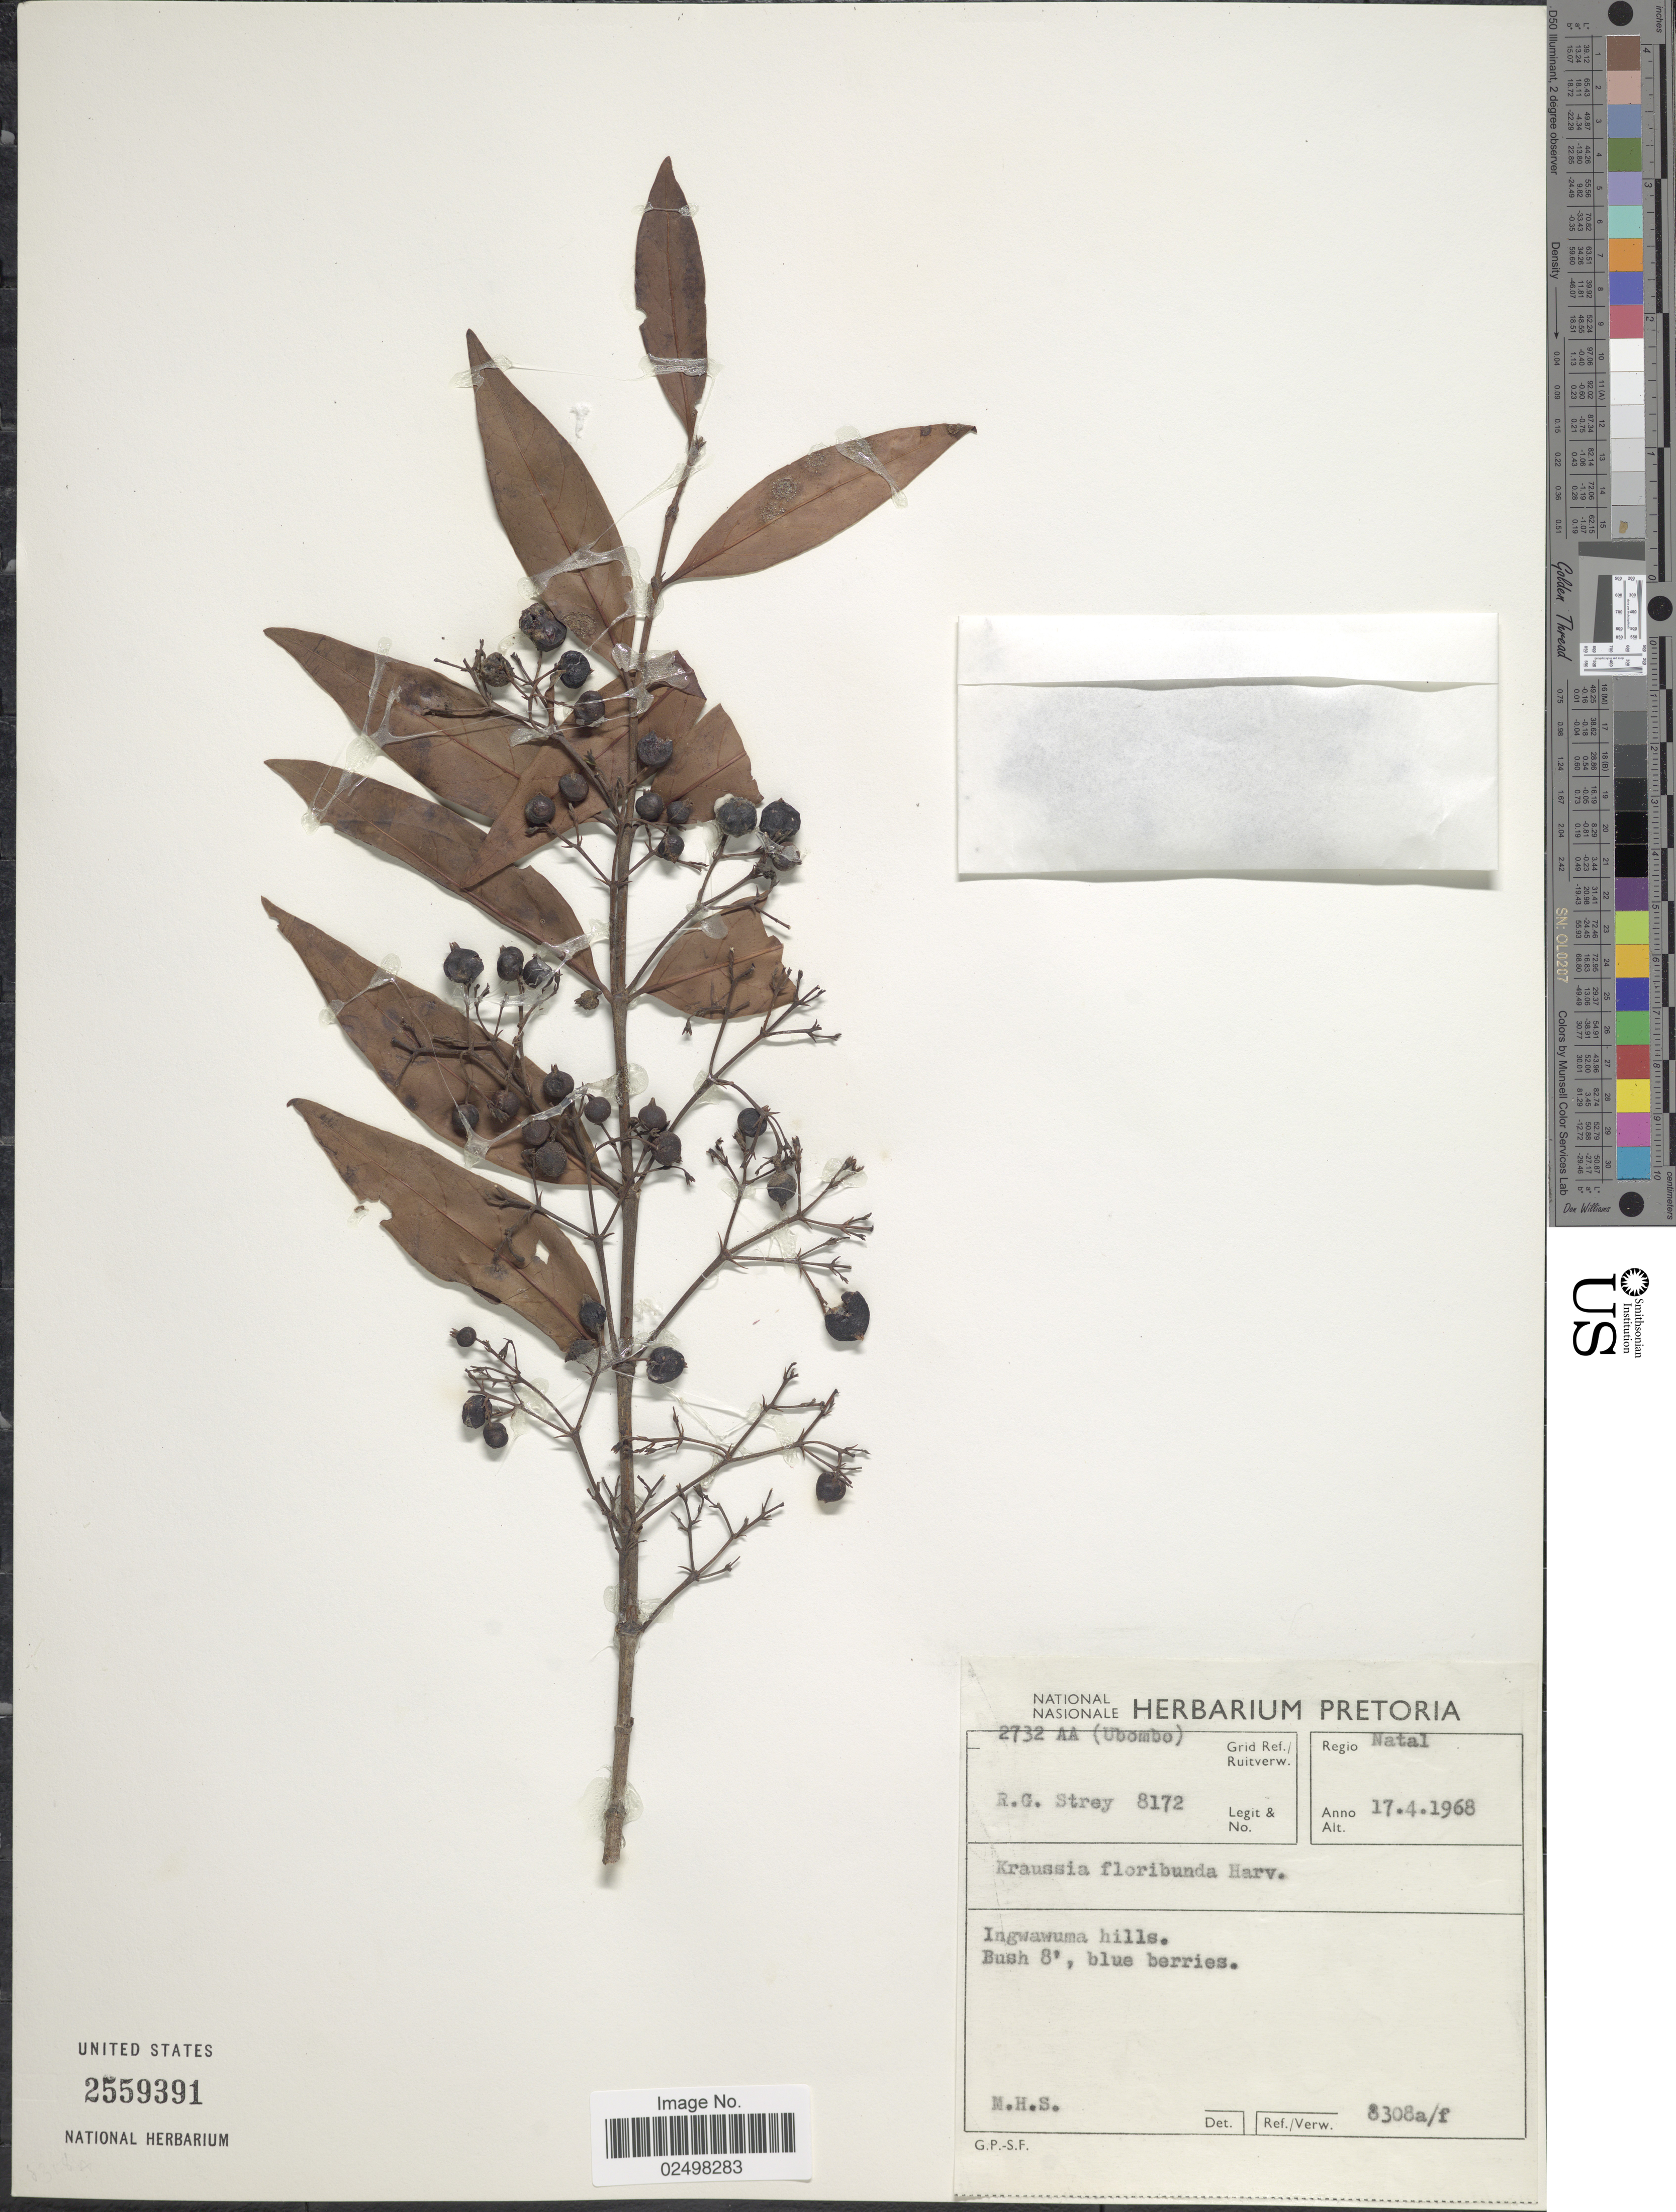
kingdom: Plantae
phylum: Tracheophyta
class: Magnoliopsida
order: Gentianales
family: Rubiaceae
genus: Kraussia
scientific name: Kraussia floribunda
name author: Harv.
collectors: R. G. Strey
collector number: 8172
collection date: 1968-04-17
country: South Africa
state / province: KwaZulu-Natal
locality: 2732 AA (Ubombo) Regio Natal. Ingwawuma hills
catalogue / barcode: US 2559391